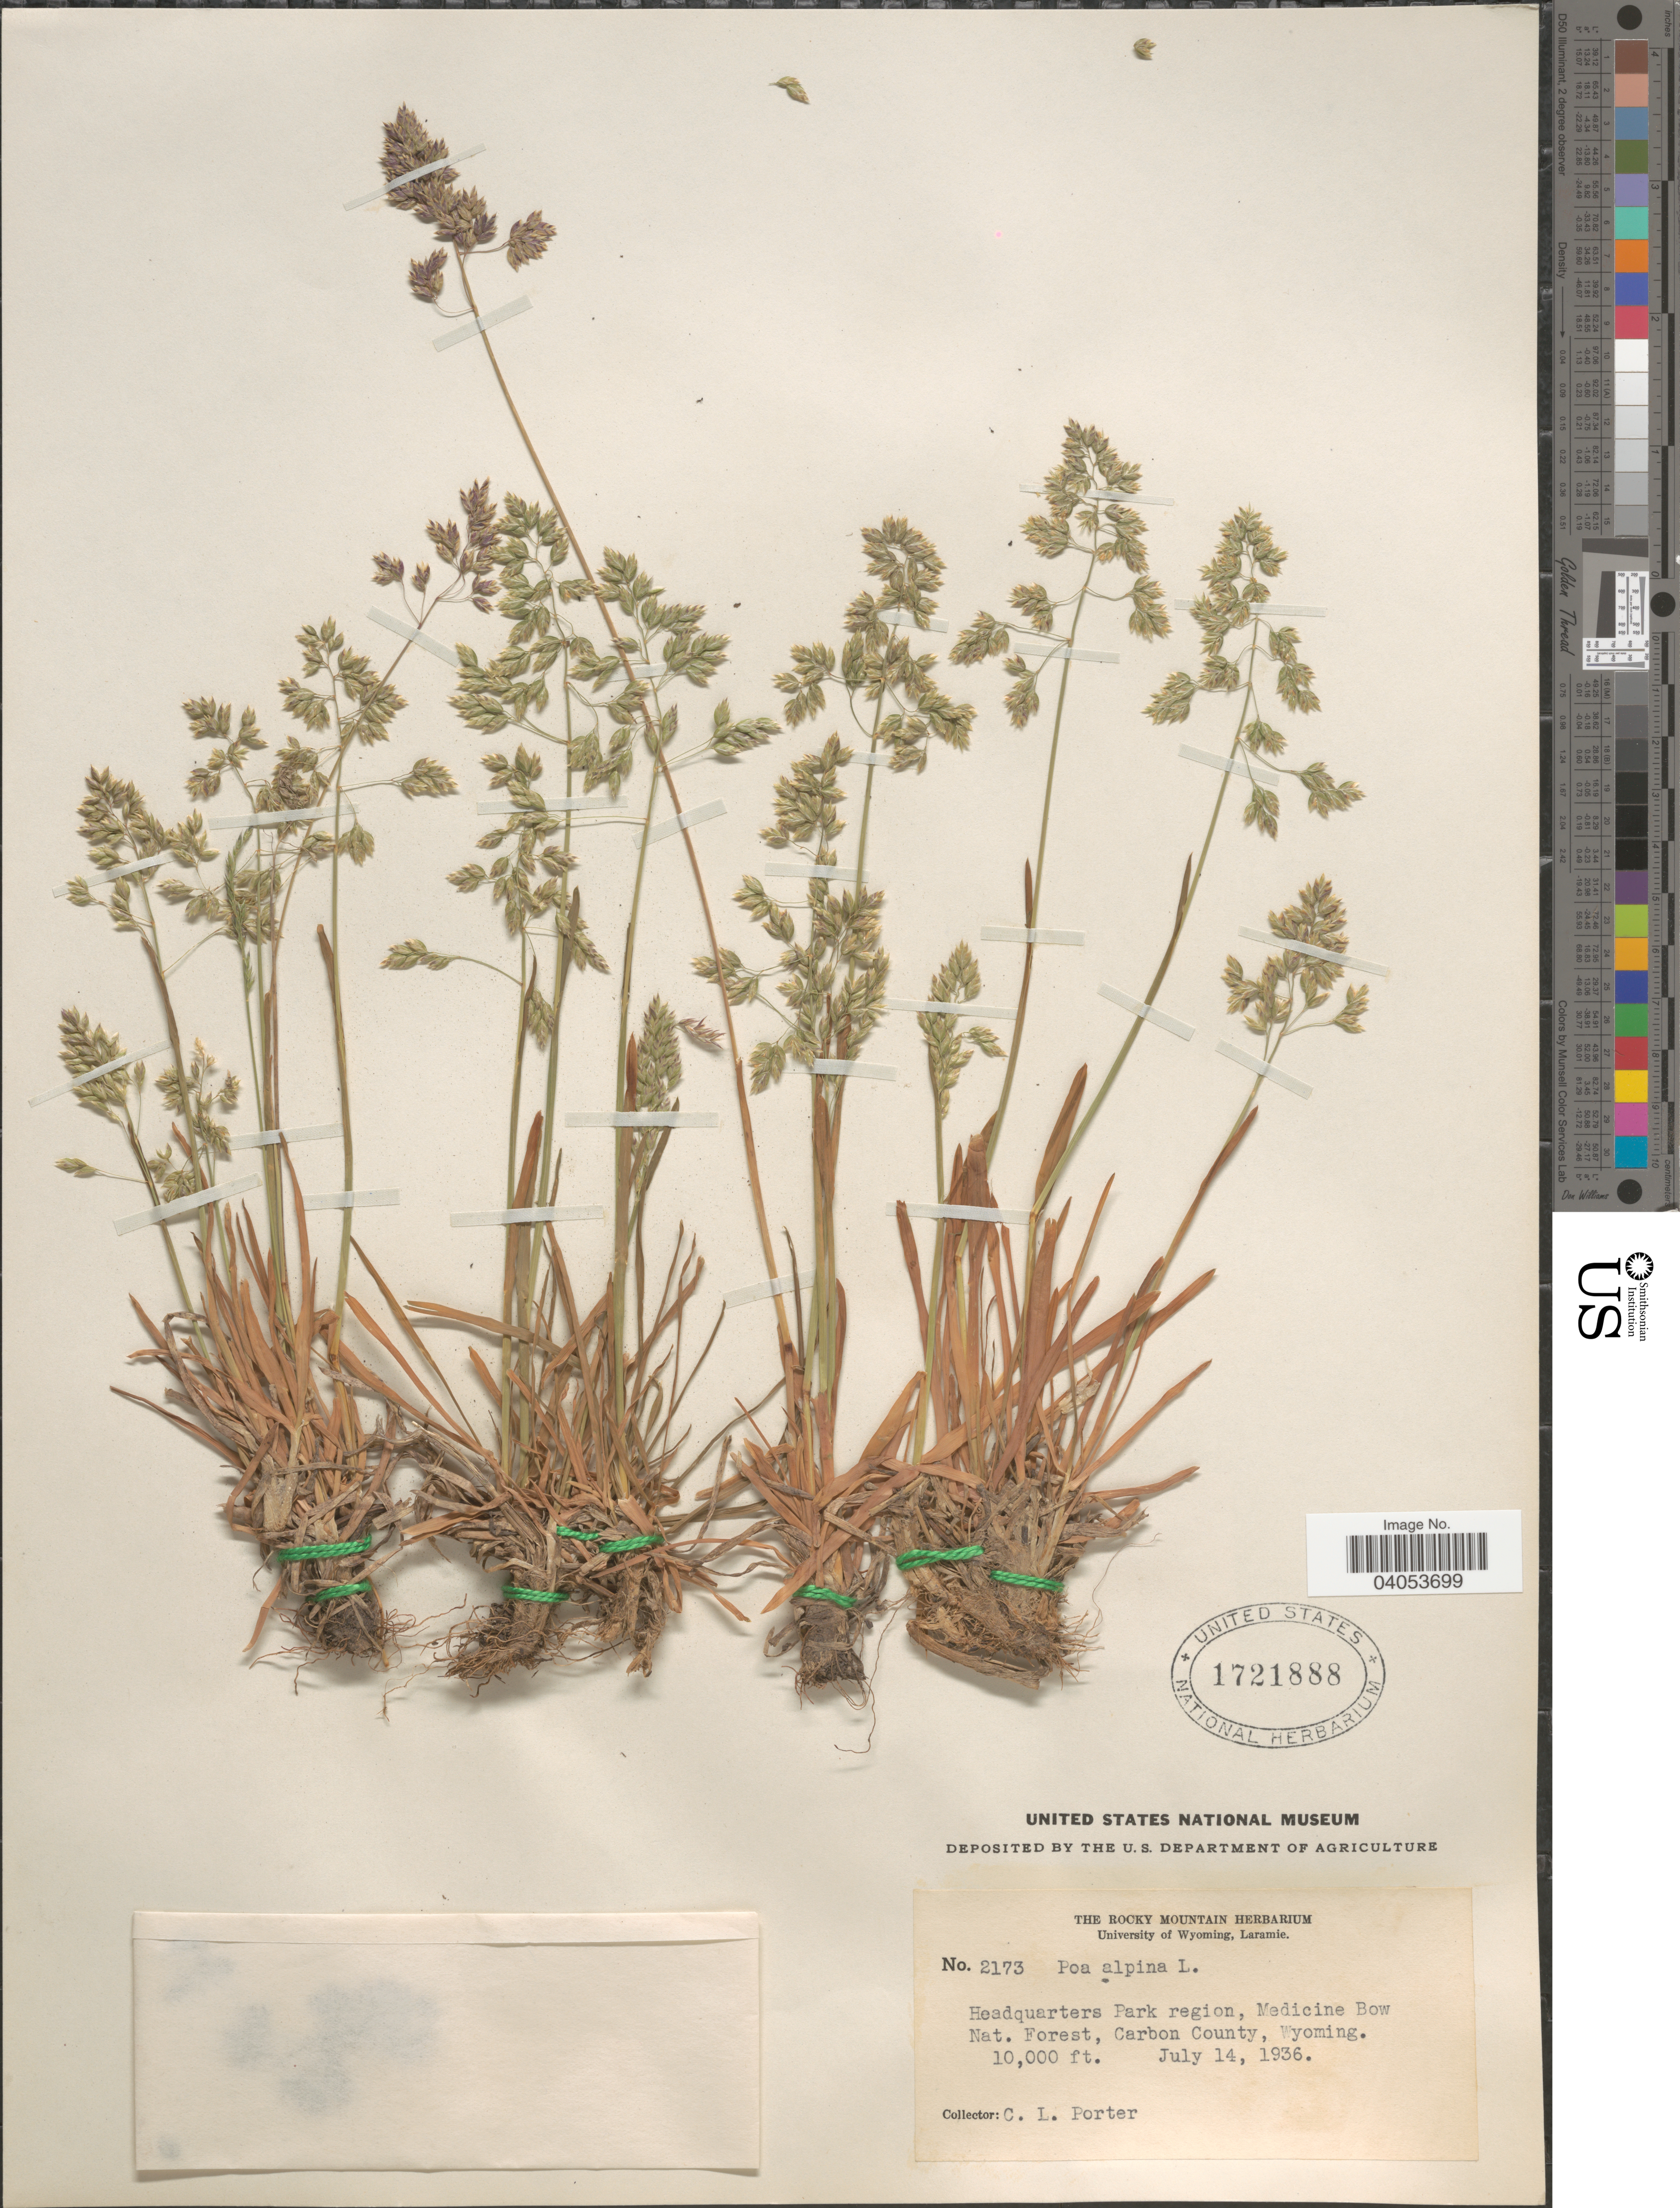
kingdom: Plantae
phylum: Tracheophyta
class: Liliopsida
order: Poales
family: Poaceae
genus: Poa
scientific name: Poa alpina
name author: L.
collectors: C. L. Porter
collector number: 2173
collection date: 1936-07-14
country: United States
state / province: Wyoming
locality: Headquarters Park region, Medicine Bow Nat. Forest, Carbon County.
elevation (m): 3048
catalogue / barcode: US 1721888